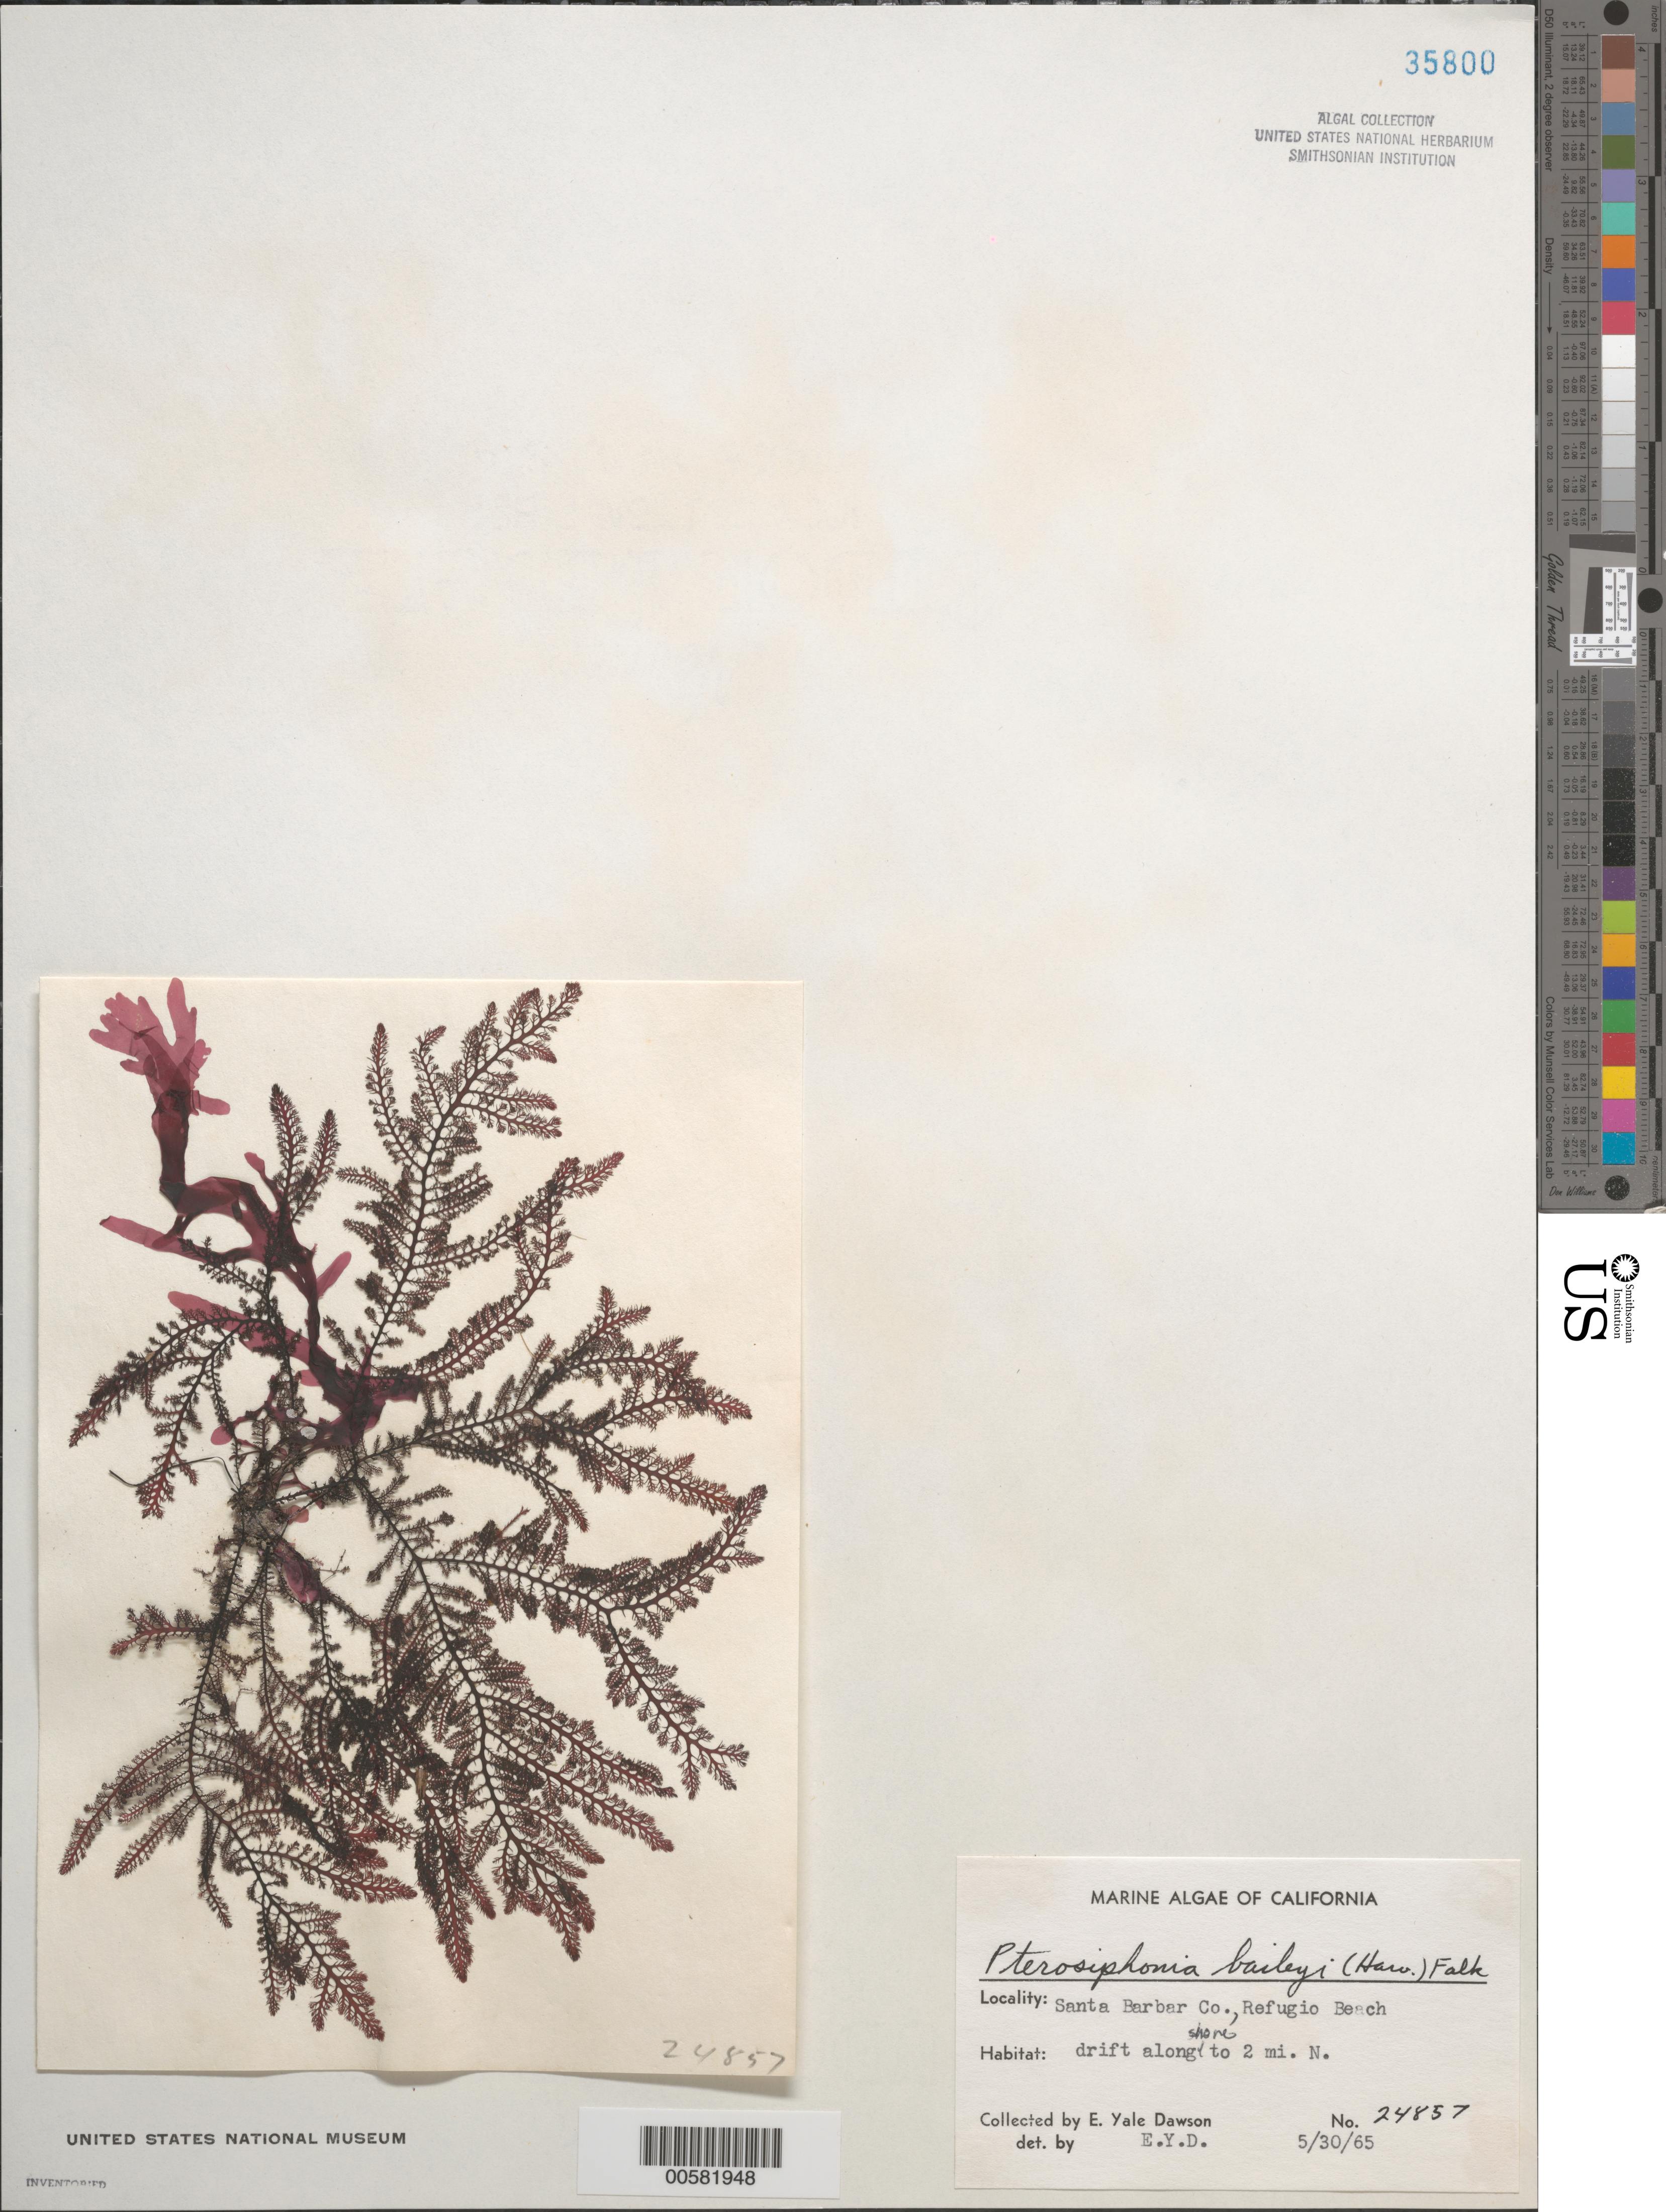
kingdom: Plantae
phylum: Rhodophyta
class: Florideophyceae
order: Ceramiales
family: Rhodomelaceae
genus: Symphyocladiella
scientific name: Symphyocladiella baileyi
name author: (Harvey) D.E.Bustamante et al.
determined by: Algae name updating Project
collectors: E. Y. Dawson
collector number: EYD 24857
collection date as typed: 30 May 1965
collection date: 1965-05-30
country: United States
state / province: California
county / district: Santa Barbara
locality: Refugio Beach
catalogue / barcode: US 35800